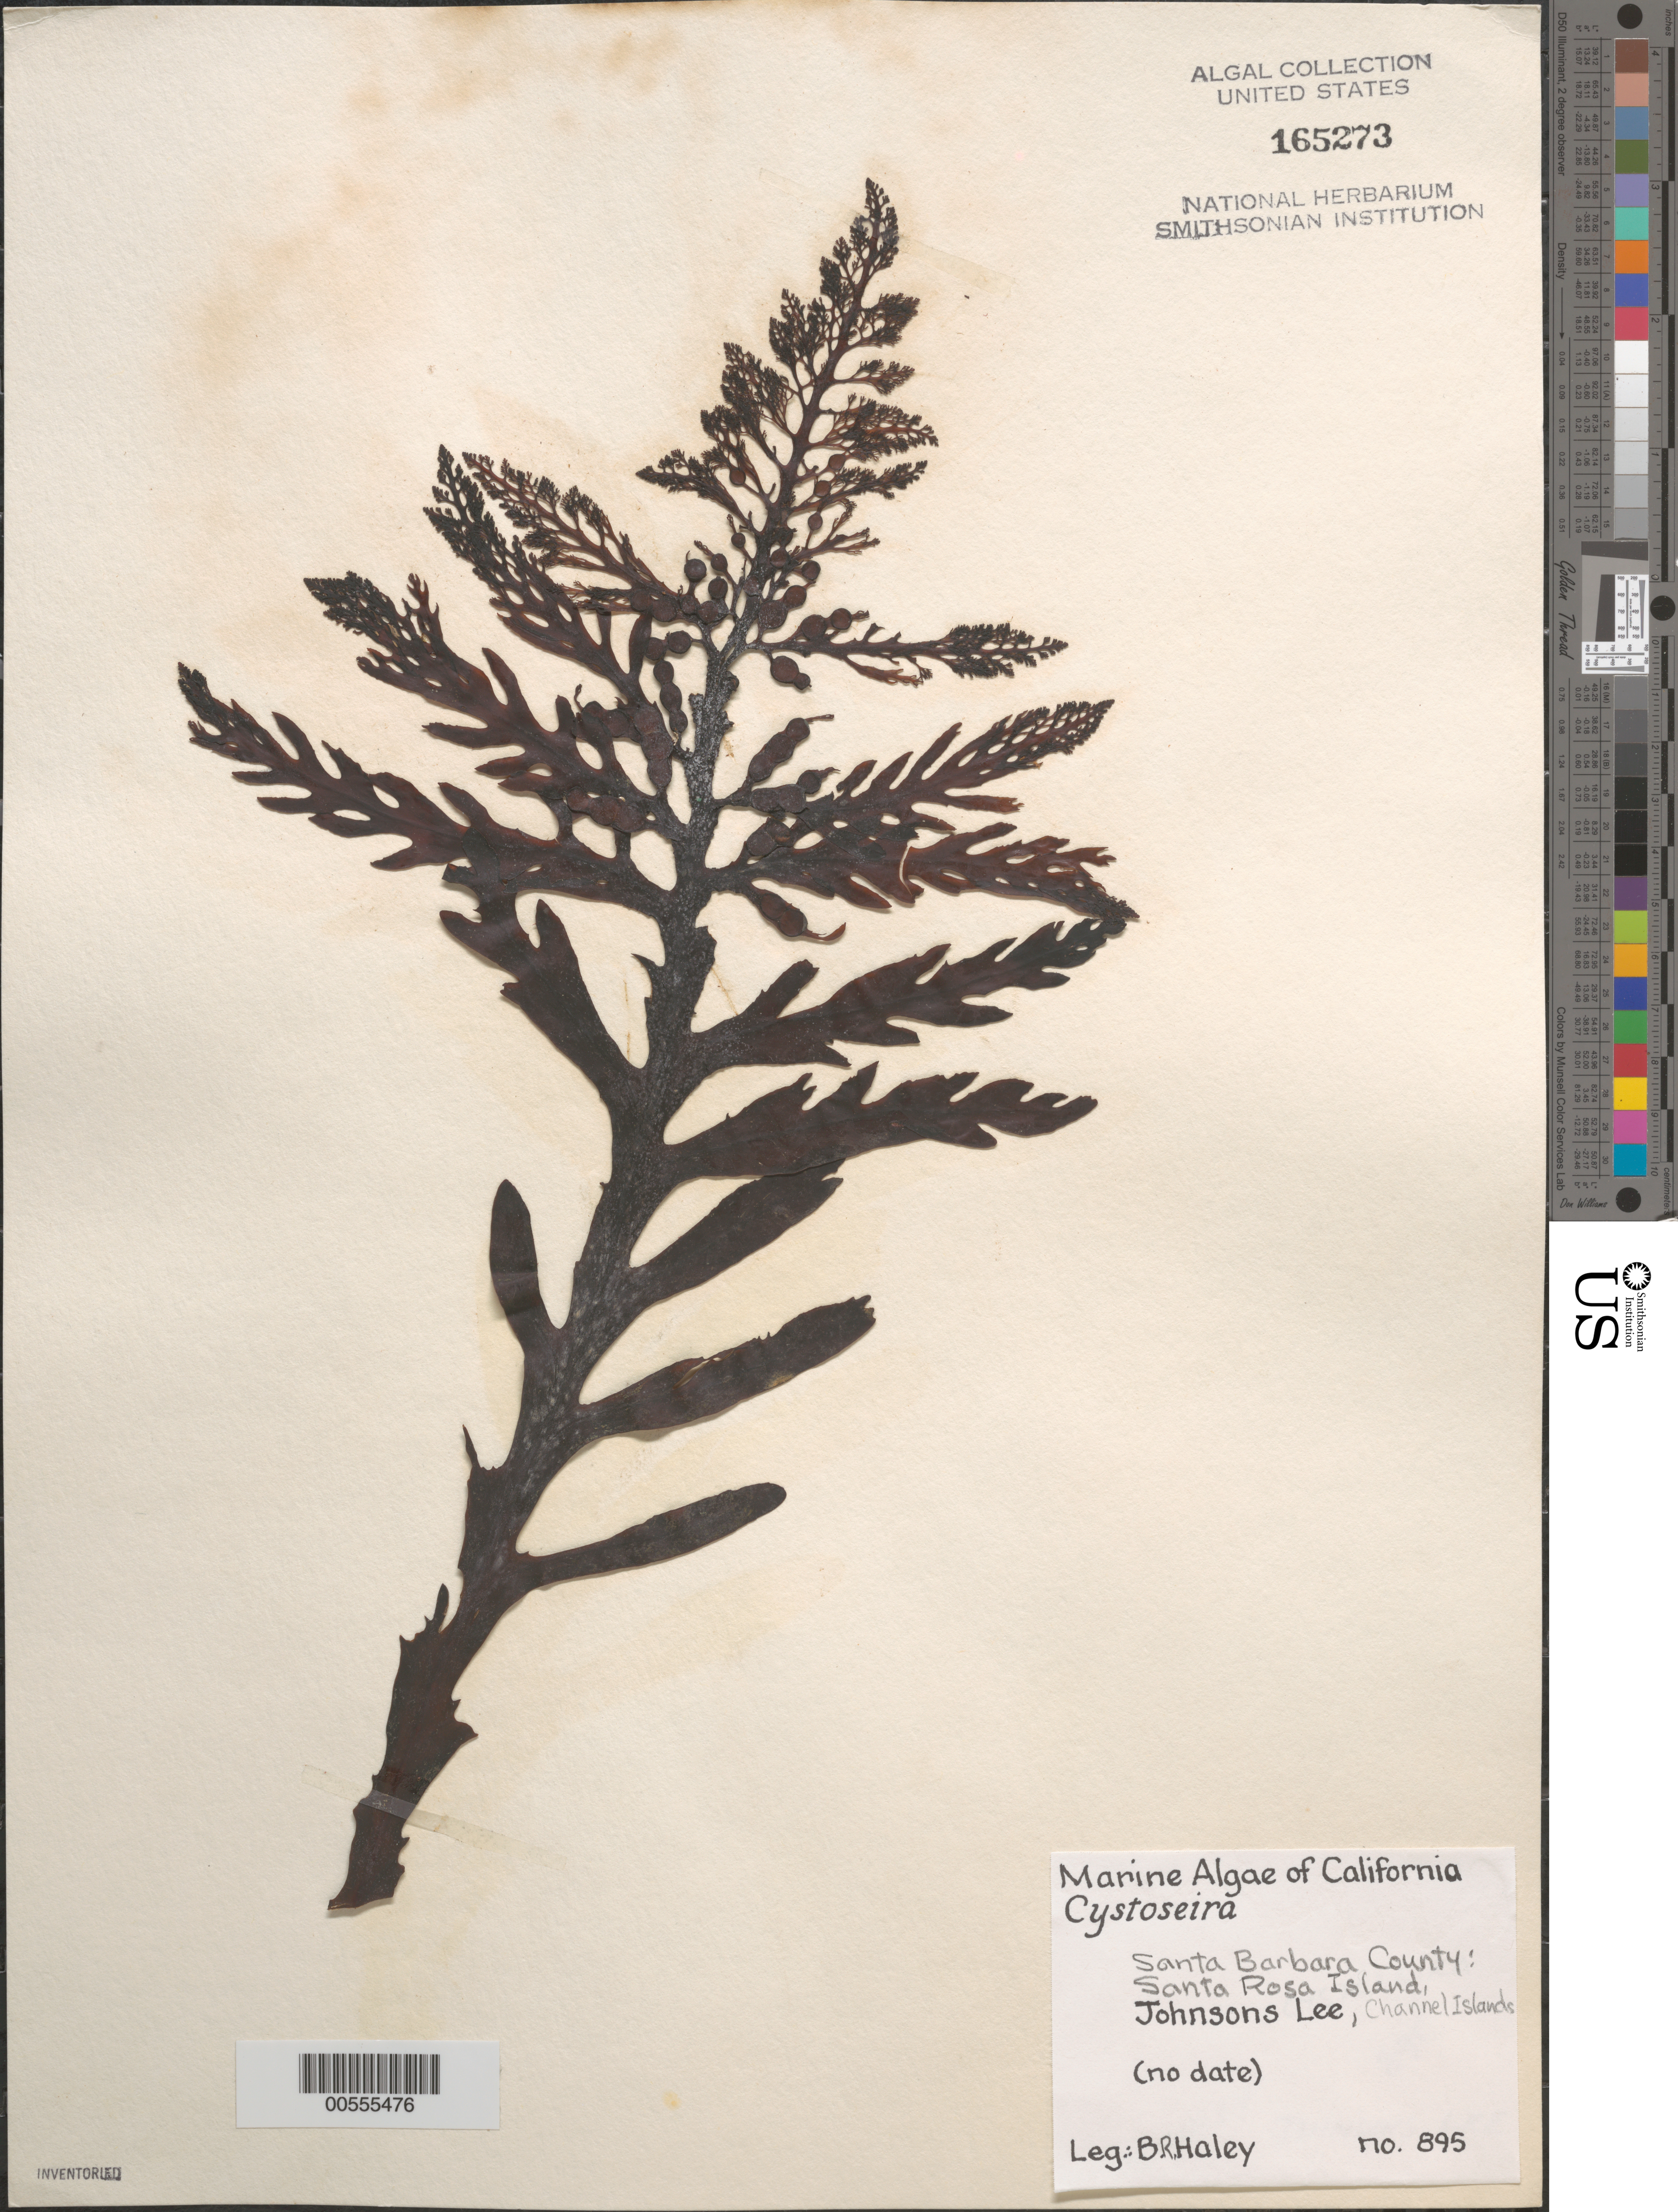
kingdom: Chromista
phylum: Ochrophyta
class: Phaeophyceae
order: Fucales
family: Sargassaceae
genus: Cystoseira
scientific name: Cystoseira sp.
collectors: B. Haley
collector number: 895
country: United States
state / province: California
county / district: Santa Barbara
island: Santa Rosa Island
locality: Johnson's Lee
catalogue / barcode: US 165273